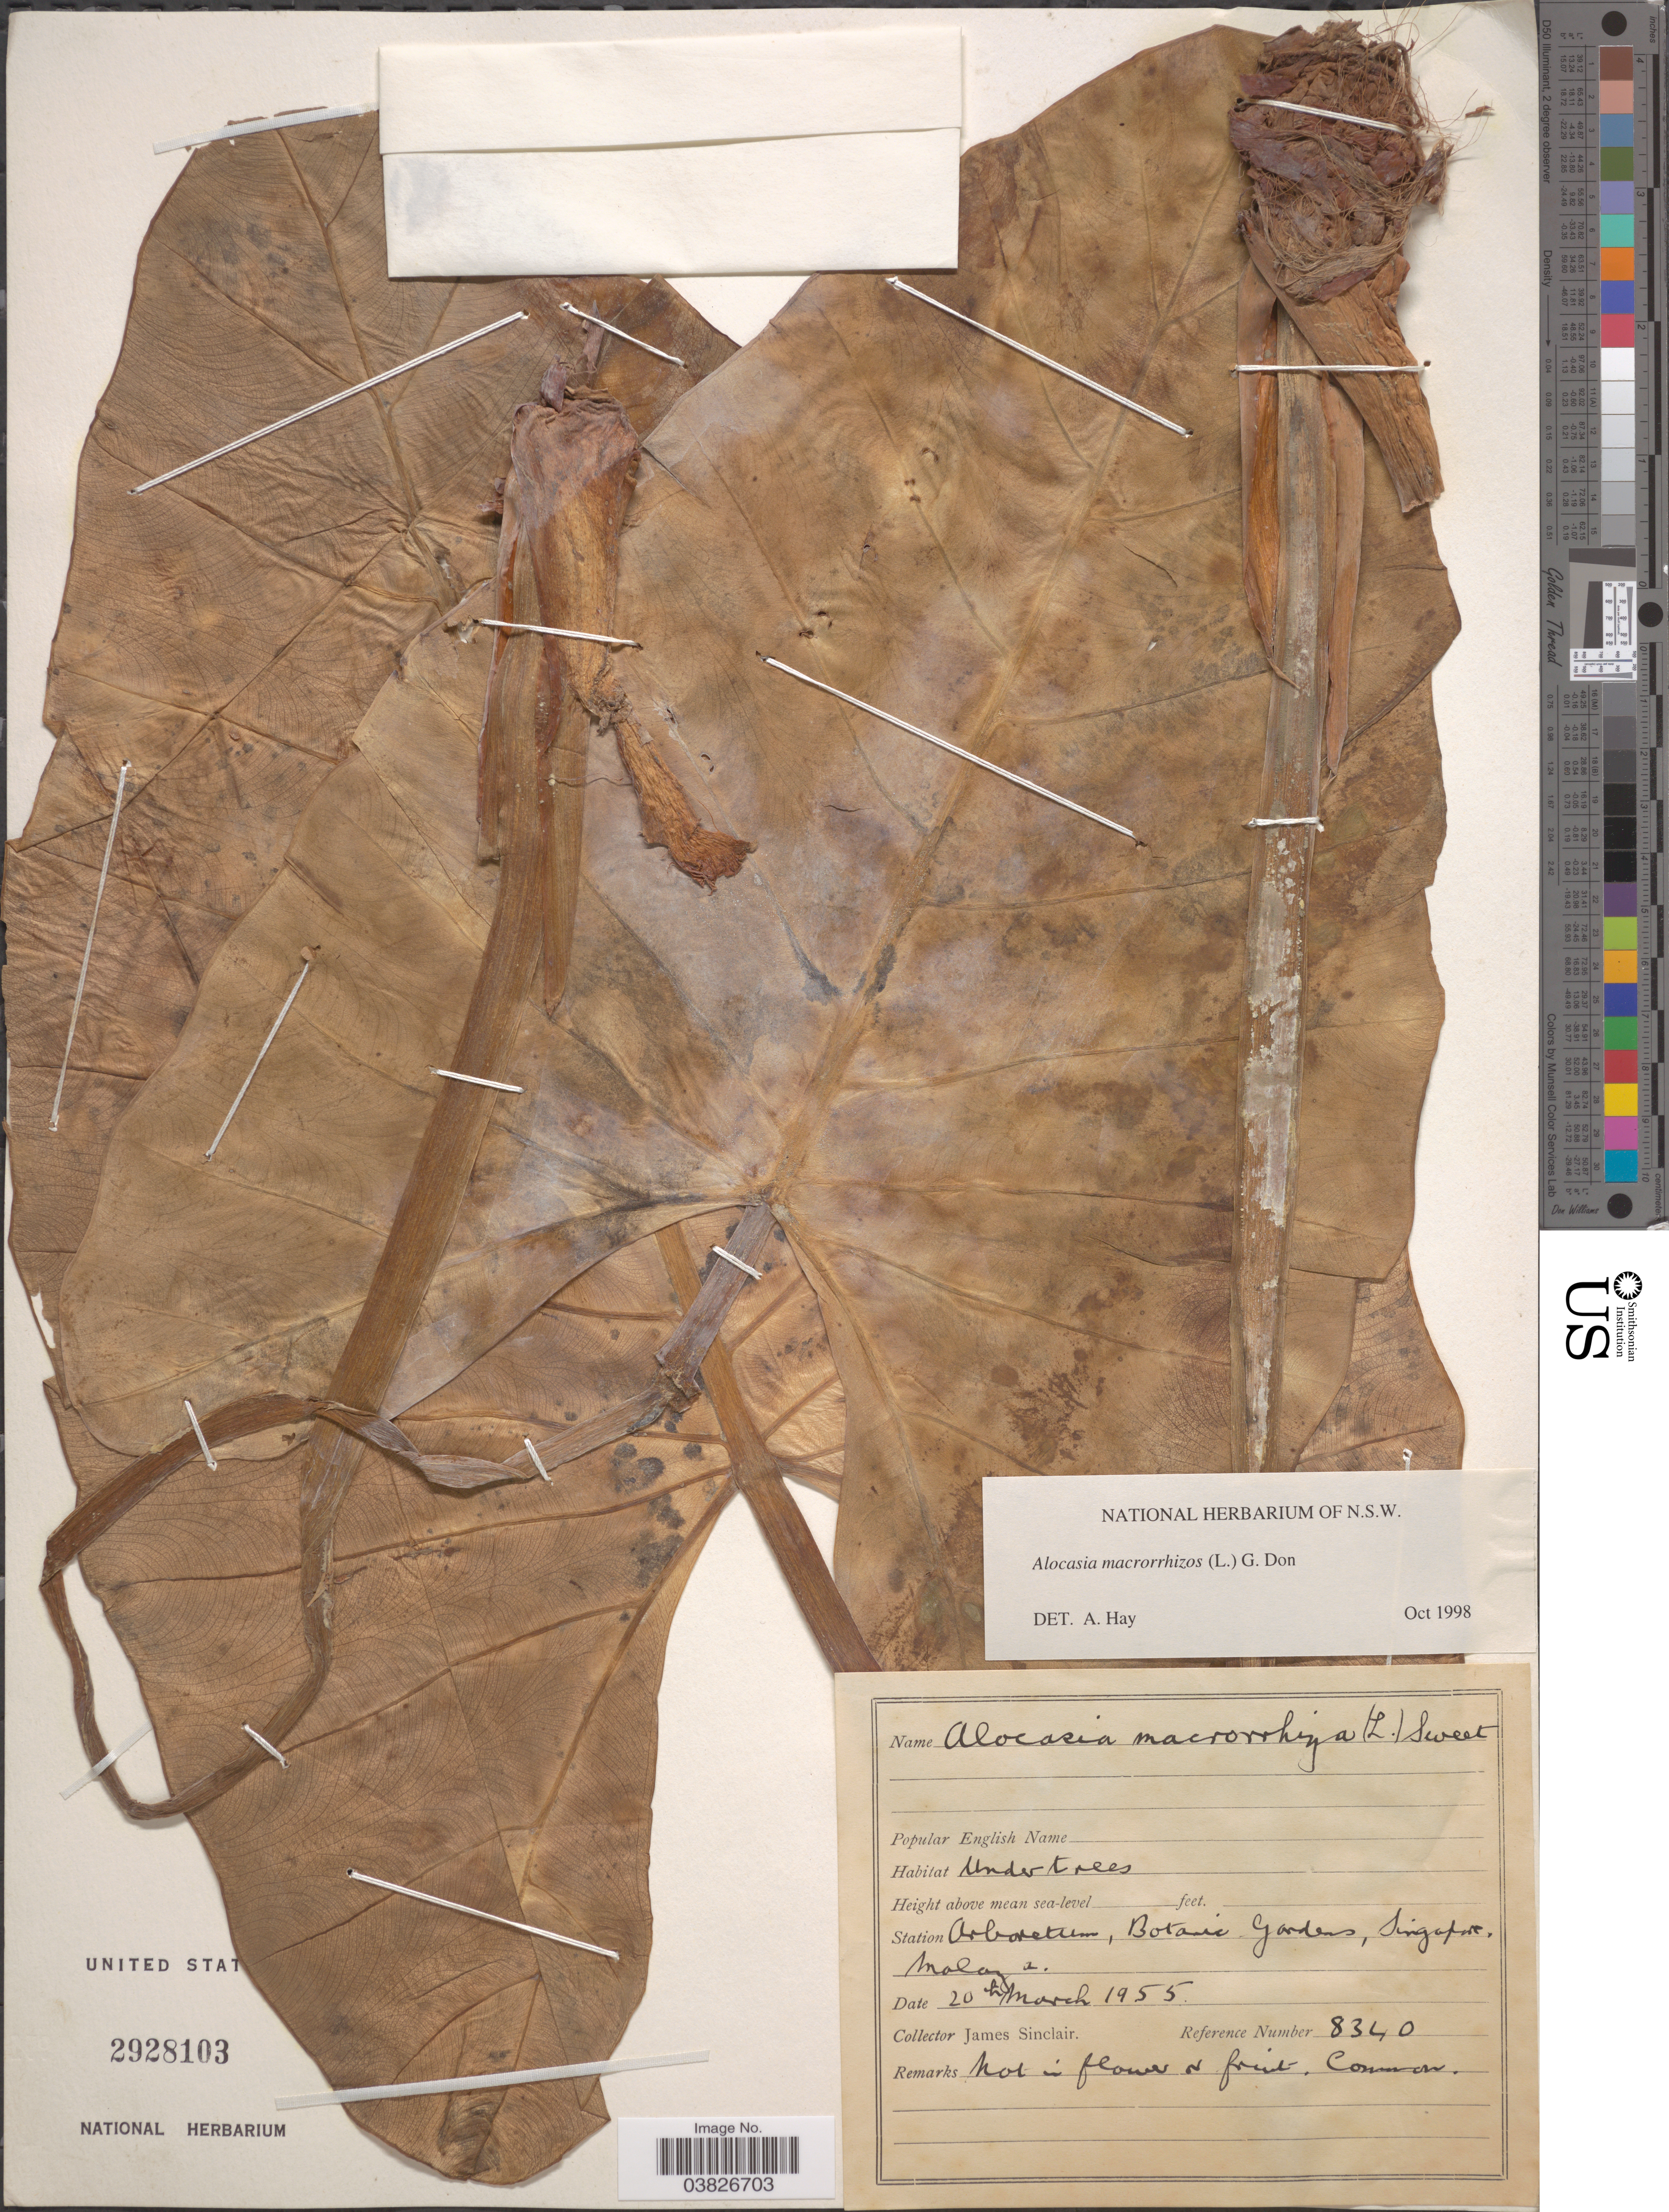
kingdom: Plantae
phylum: Tracheophyta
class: Liliopsida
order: Alismatales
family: Araceae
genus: Alocasia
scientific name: Alocasia macrorrhizos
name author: (L.) G. Don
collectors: J. Sinclair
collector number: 8340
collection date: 1955-03-20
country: Singapore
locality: Station Arboretum, Botanic Gardens, Singapore, Malaya.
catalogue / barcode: US 2928103